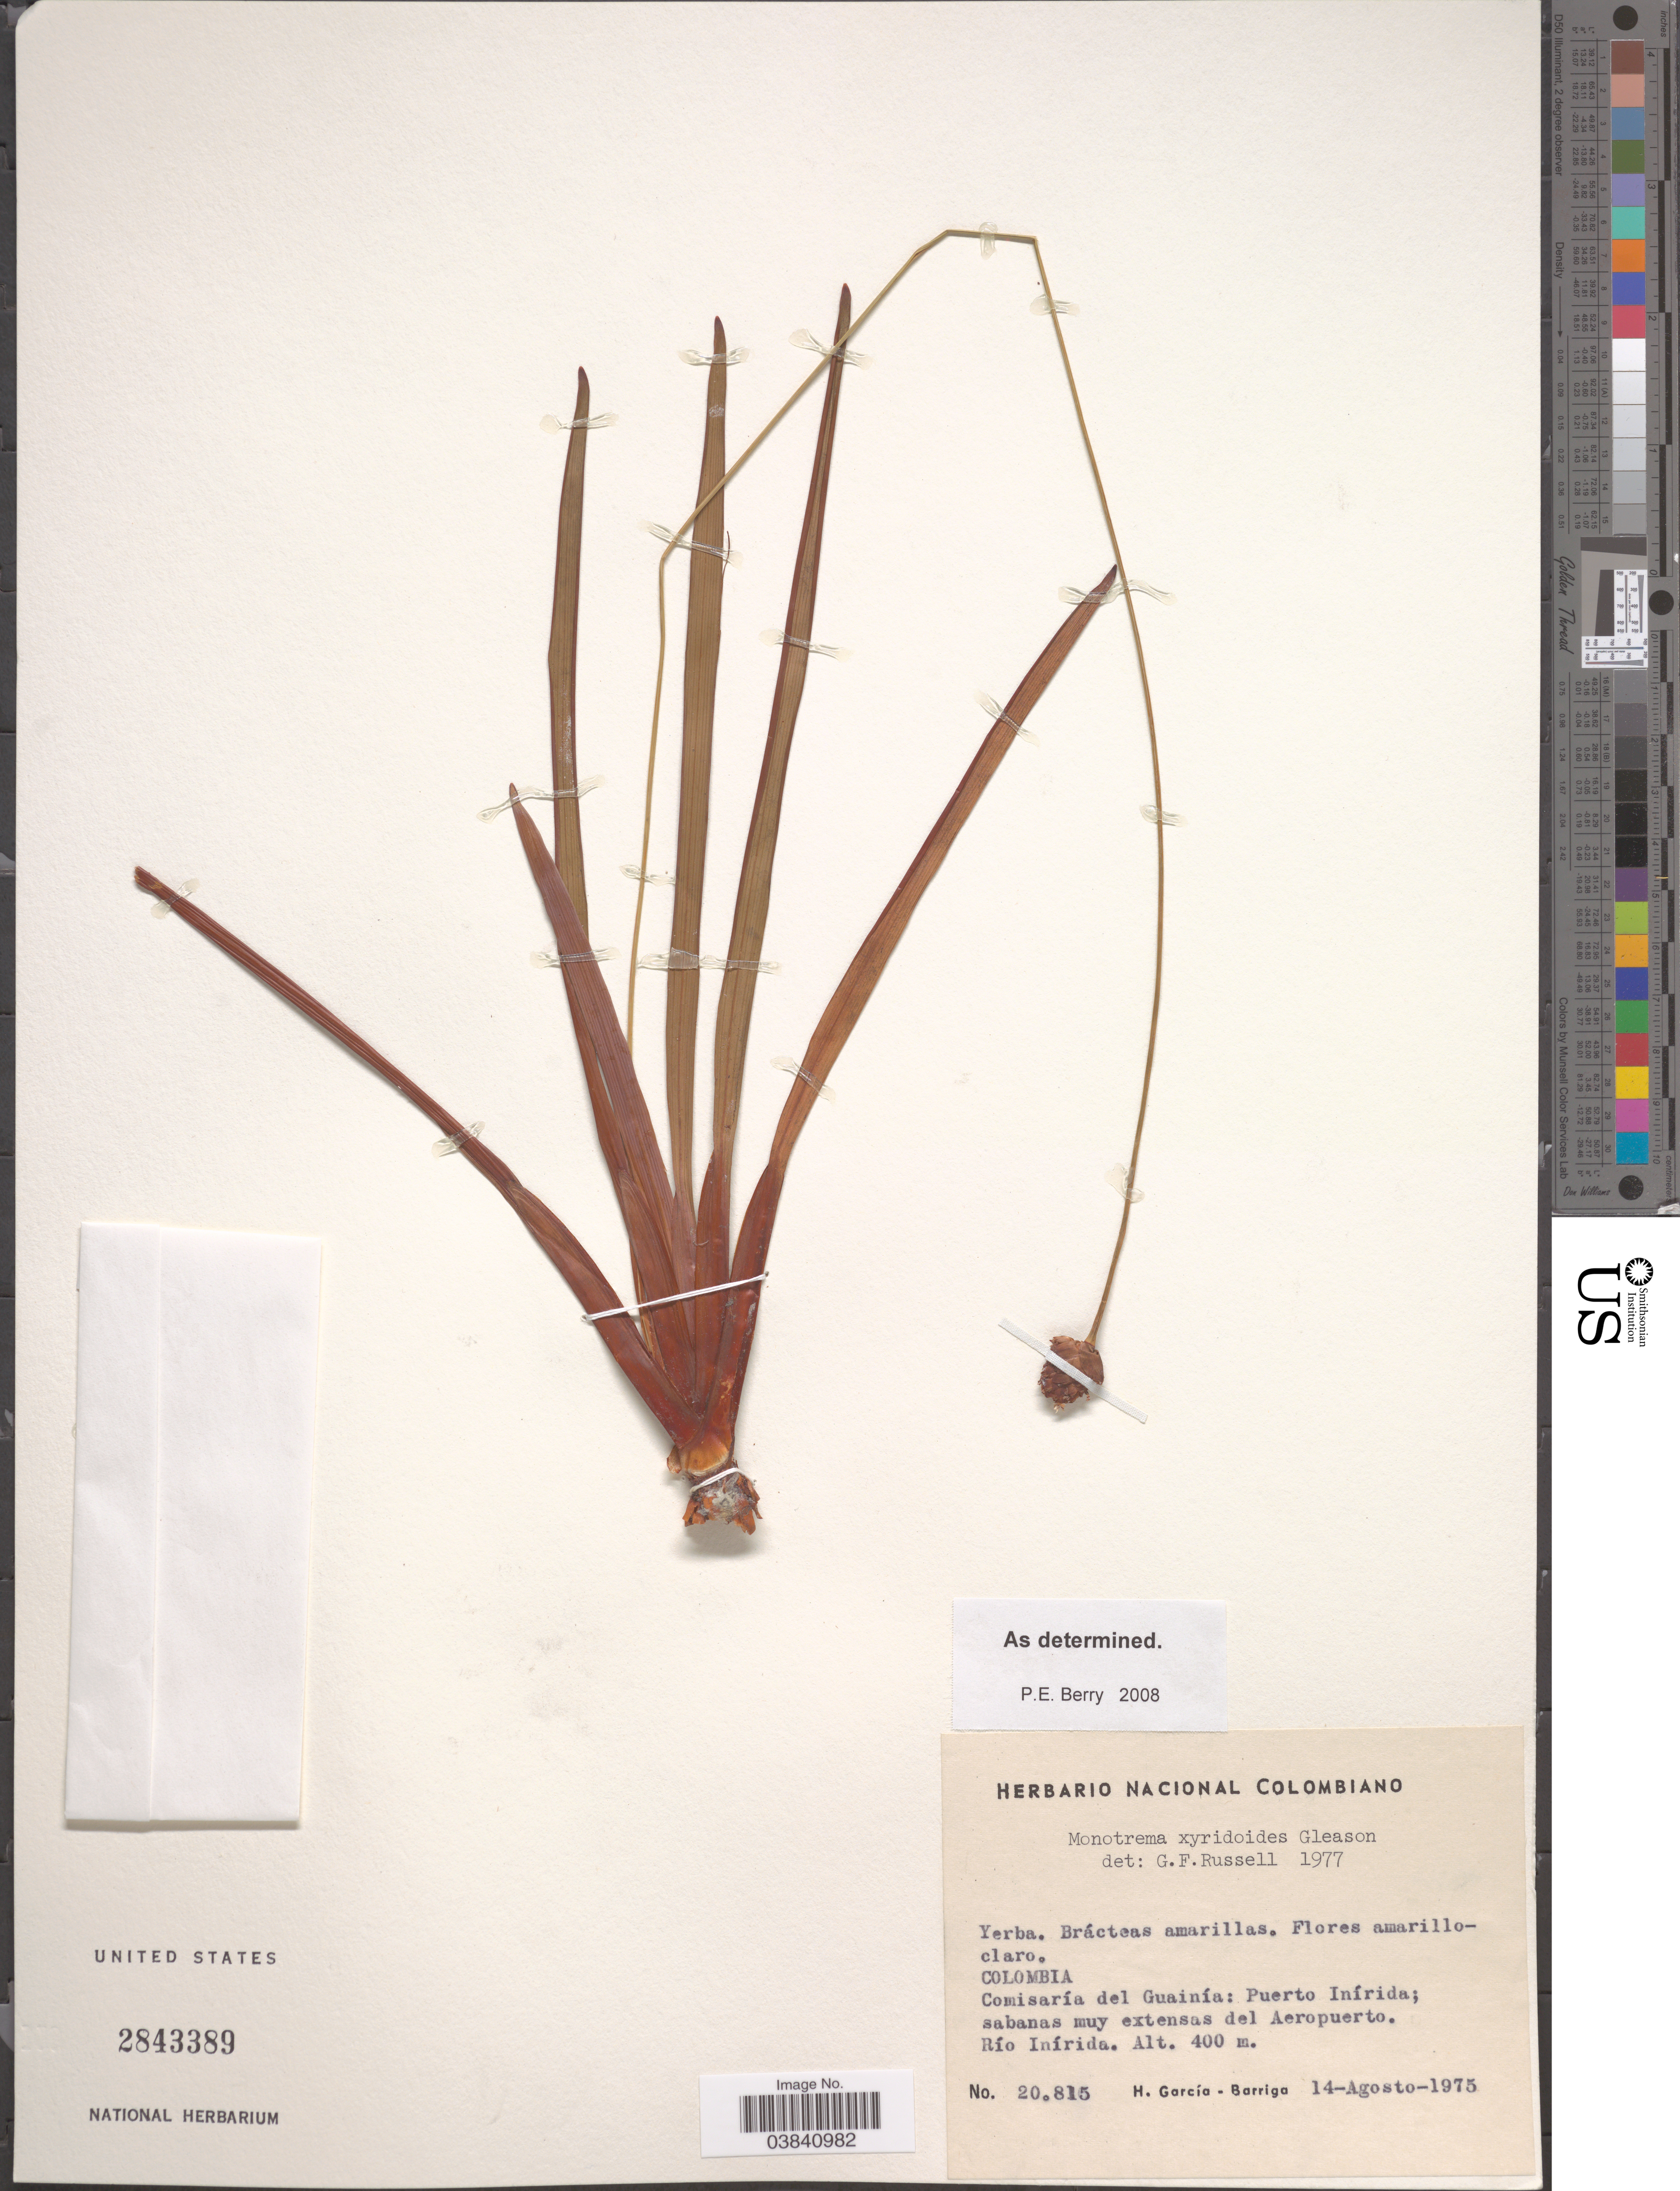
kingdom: Plantae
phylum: Tracheophyta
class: Liliopsida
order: Poales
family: Rapateaceae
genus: Monotrema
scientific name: Monotrema xyridoides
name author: Gleason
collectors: H. García Barriga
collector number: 20815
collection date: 1975-08-14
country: Colombia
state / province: Guainía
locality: Comisaría del Guainía: Puerto Inírida; sabanas muy extensas del Aeropuerto. Río Inírida.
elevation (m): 400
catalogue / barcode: US 2843389